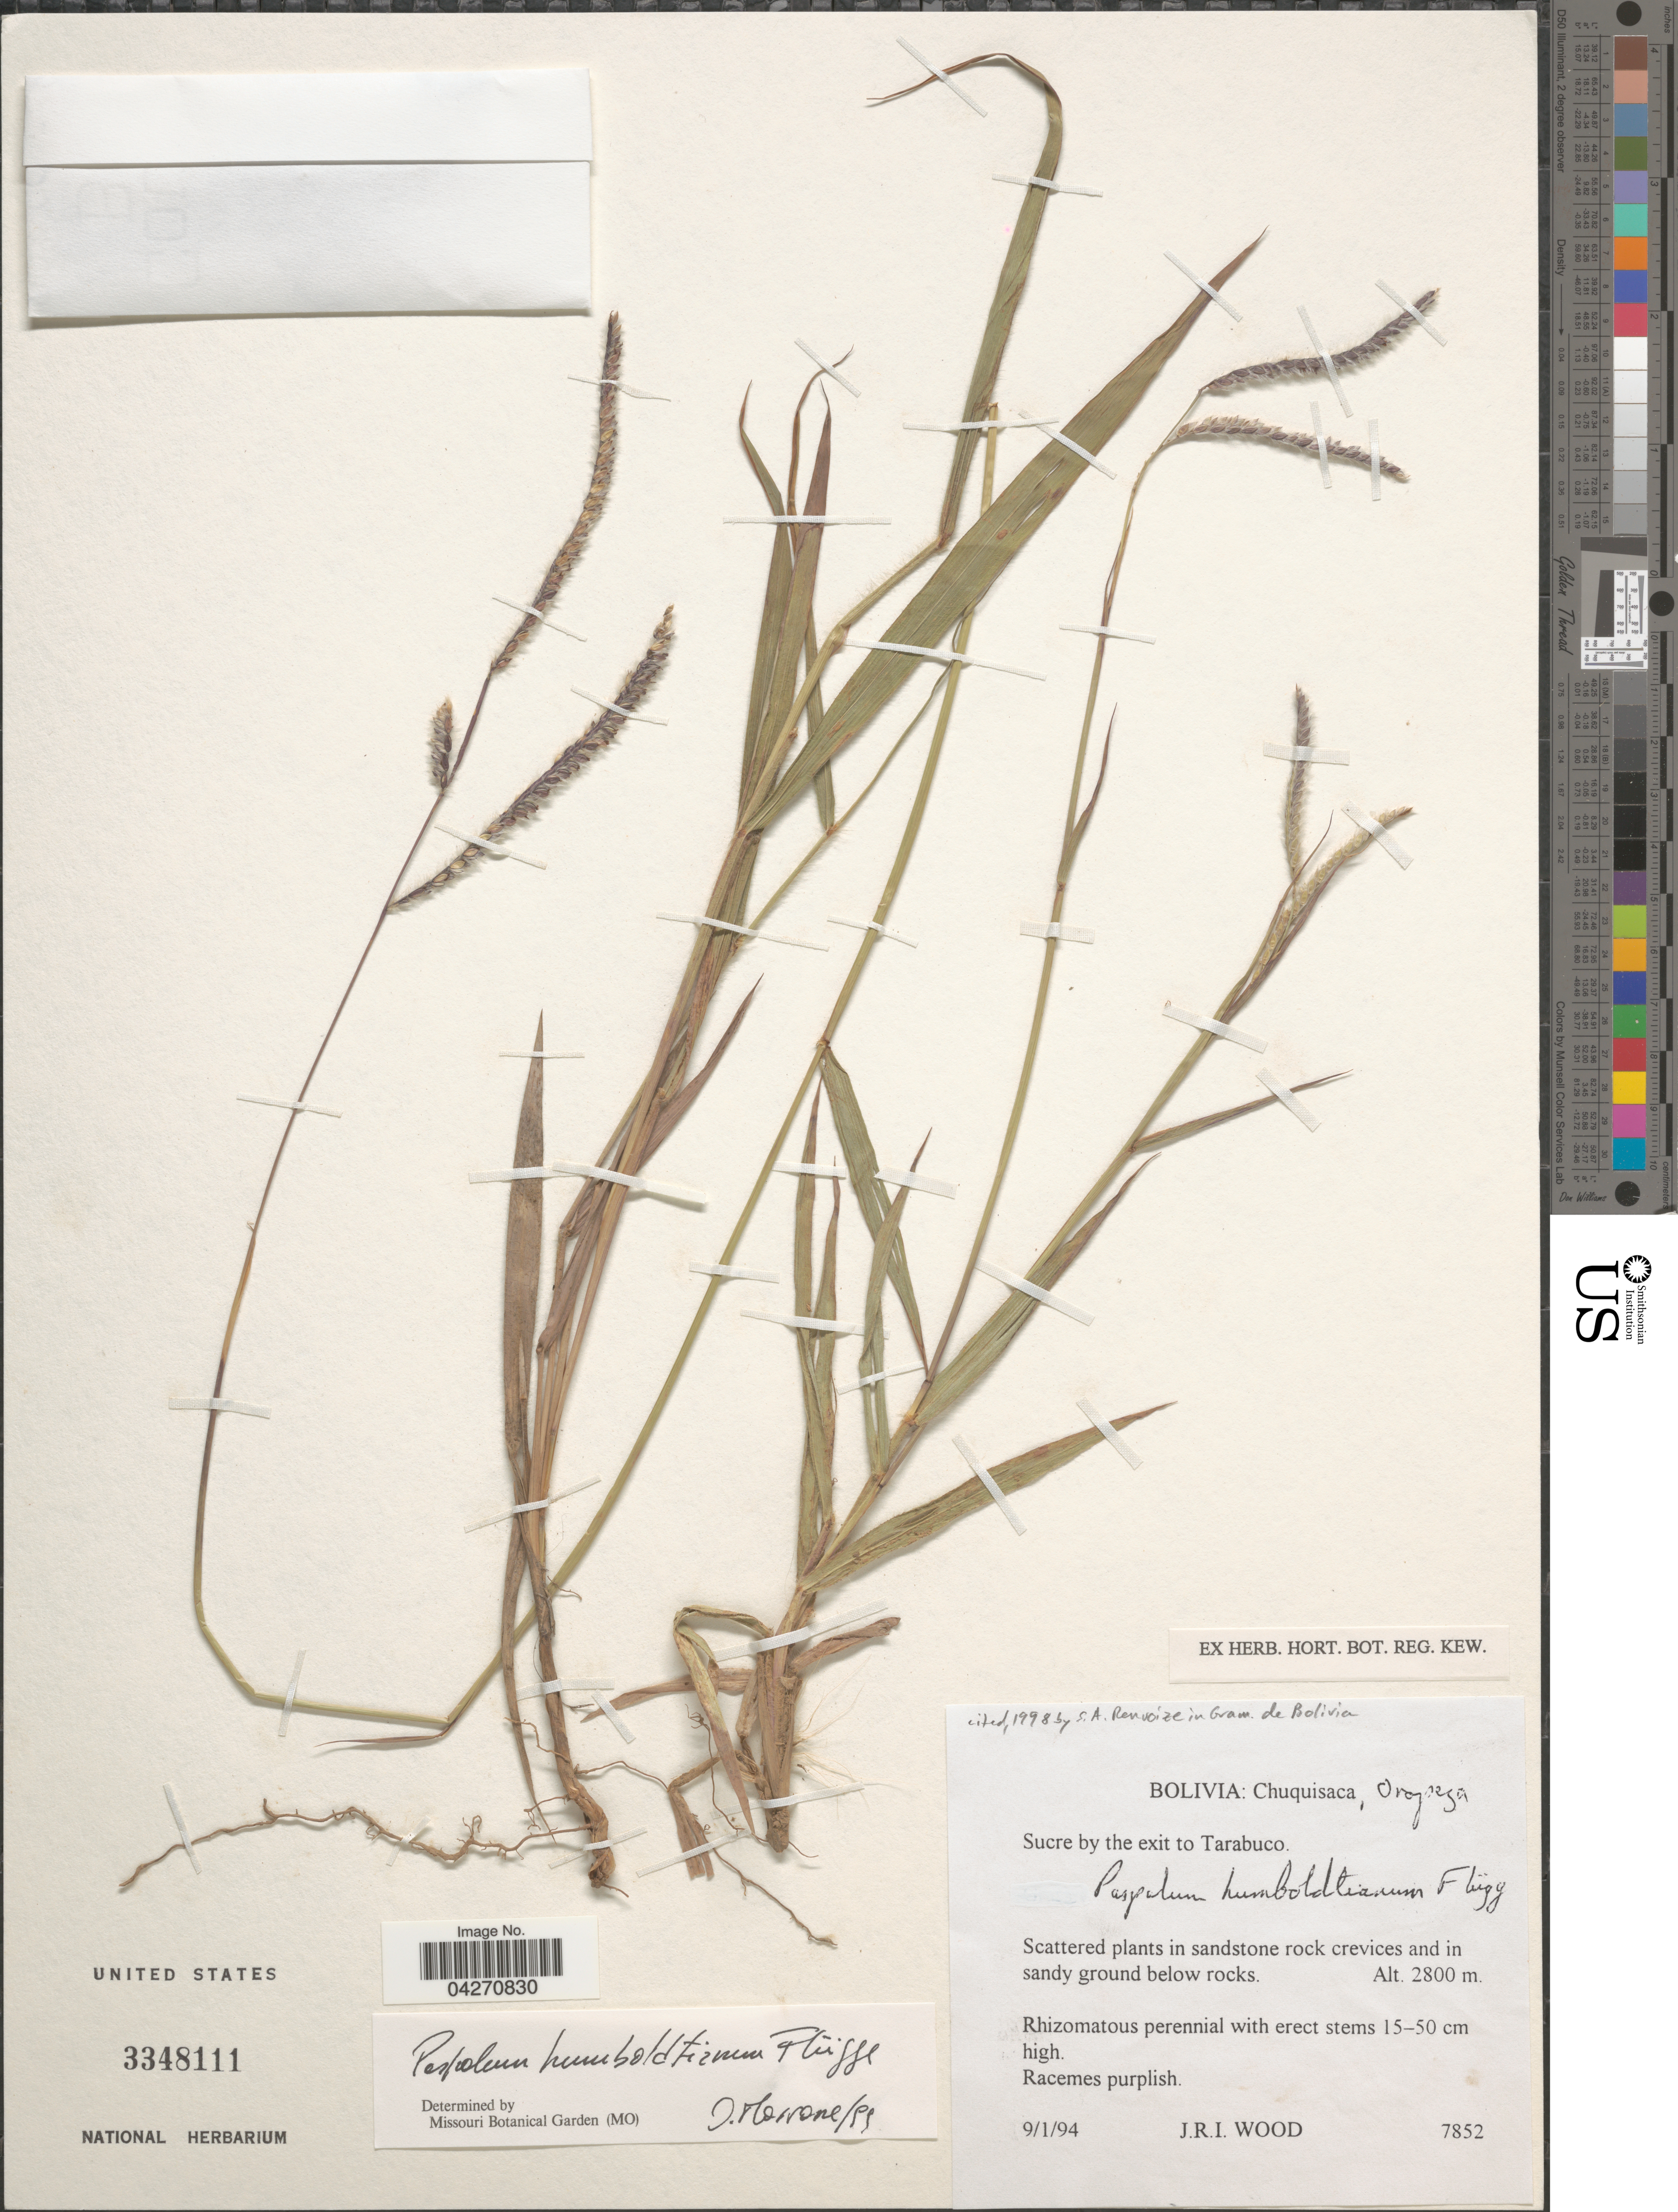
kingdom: Plantae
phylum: Tracheophyta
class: Liliopsida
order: Poales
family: Poaceae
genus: Paspalum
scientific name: Paspalum humboldtianum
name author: Flüggé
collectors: J. R. I. Wood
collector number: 7852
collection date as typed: Transcribed d/m/y: 9/1/94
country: Bolivia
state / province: Chuquisaca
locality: Oropeza. Sucre by the exit to Tarabuco.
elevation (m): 2800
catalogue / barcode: US 3348111